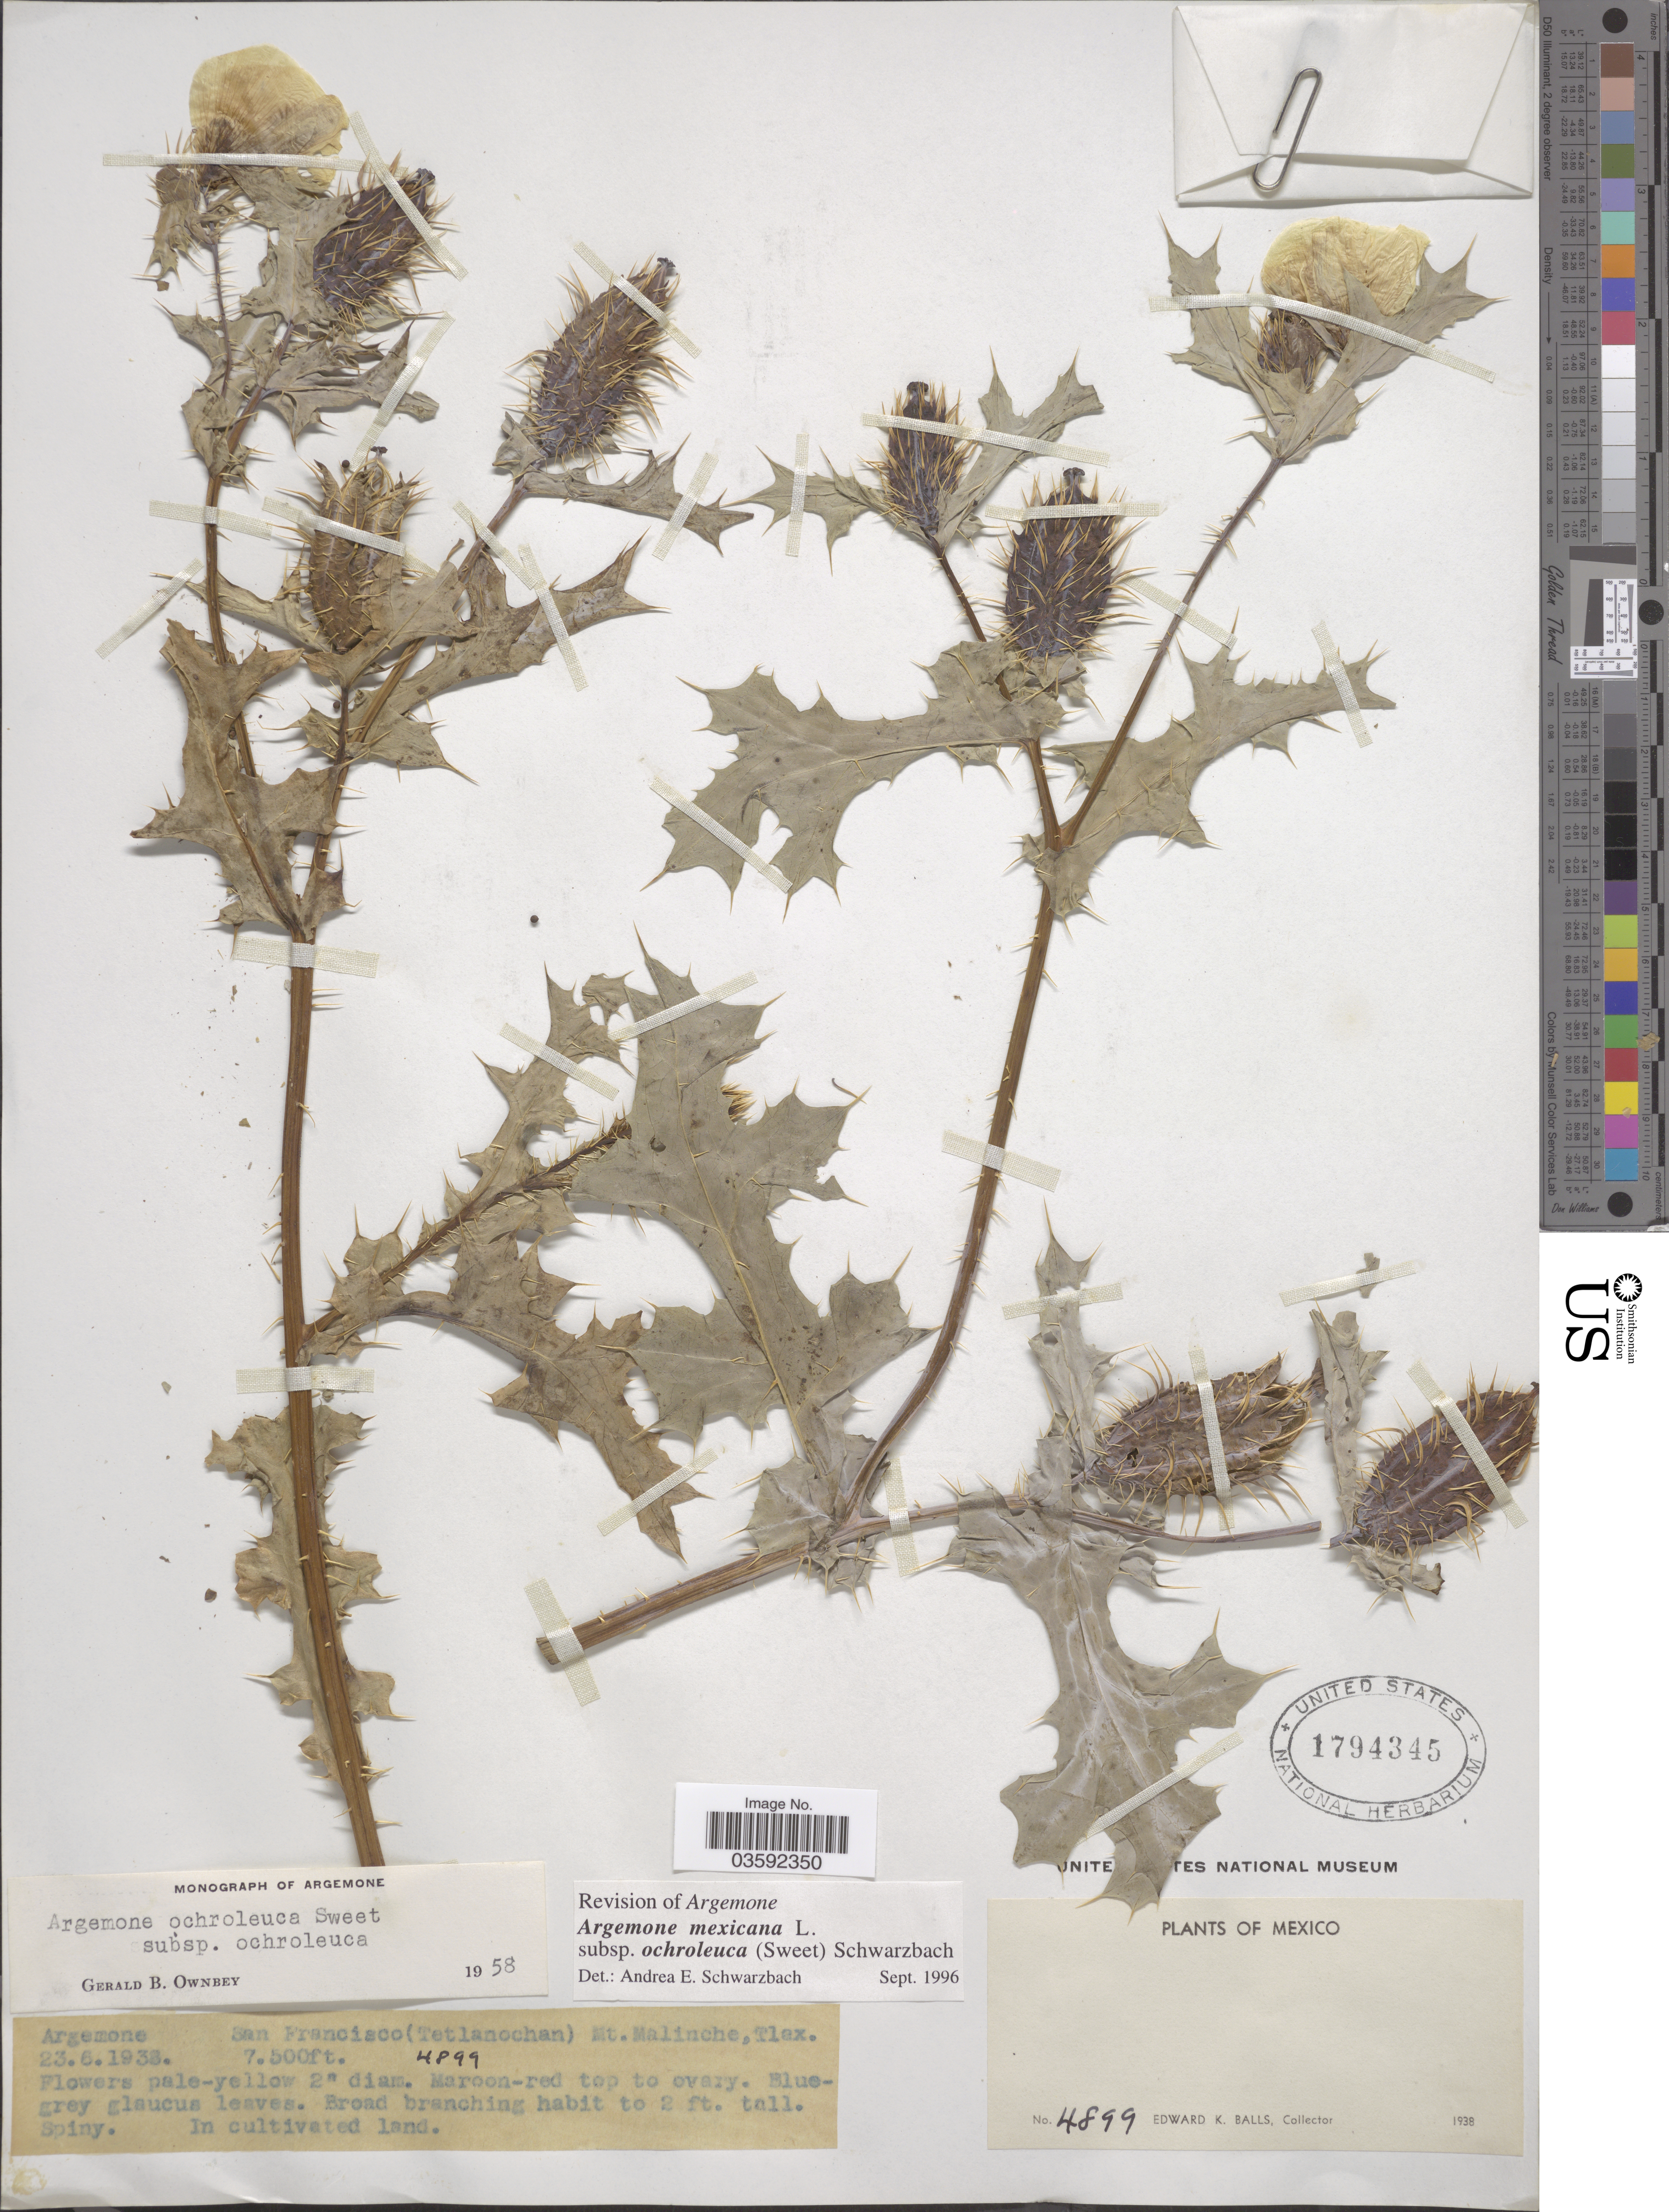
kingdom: Plantae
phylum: Tracheophyta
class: Magnoliopsida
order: Ranunculales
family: Papaveraceae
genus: Argemone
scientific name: Argemone mexicana subsp. ochroleuca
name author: (Sweet) Schwarzbach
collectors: E. K. Balls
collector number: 4899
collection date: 1938-06-23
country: Mexico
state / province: Tlaxcala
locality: San Francisco (Tetlanochan), Mt. Malinche.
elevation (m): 2286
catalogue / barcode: US 1794345